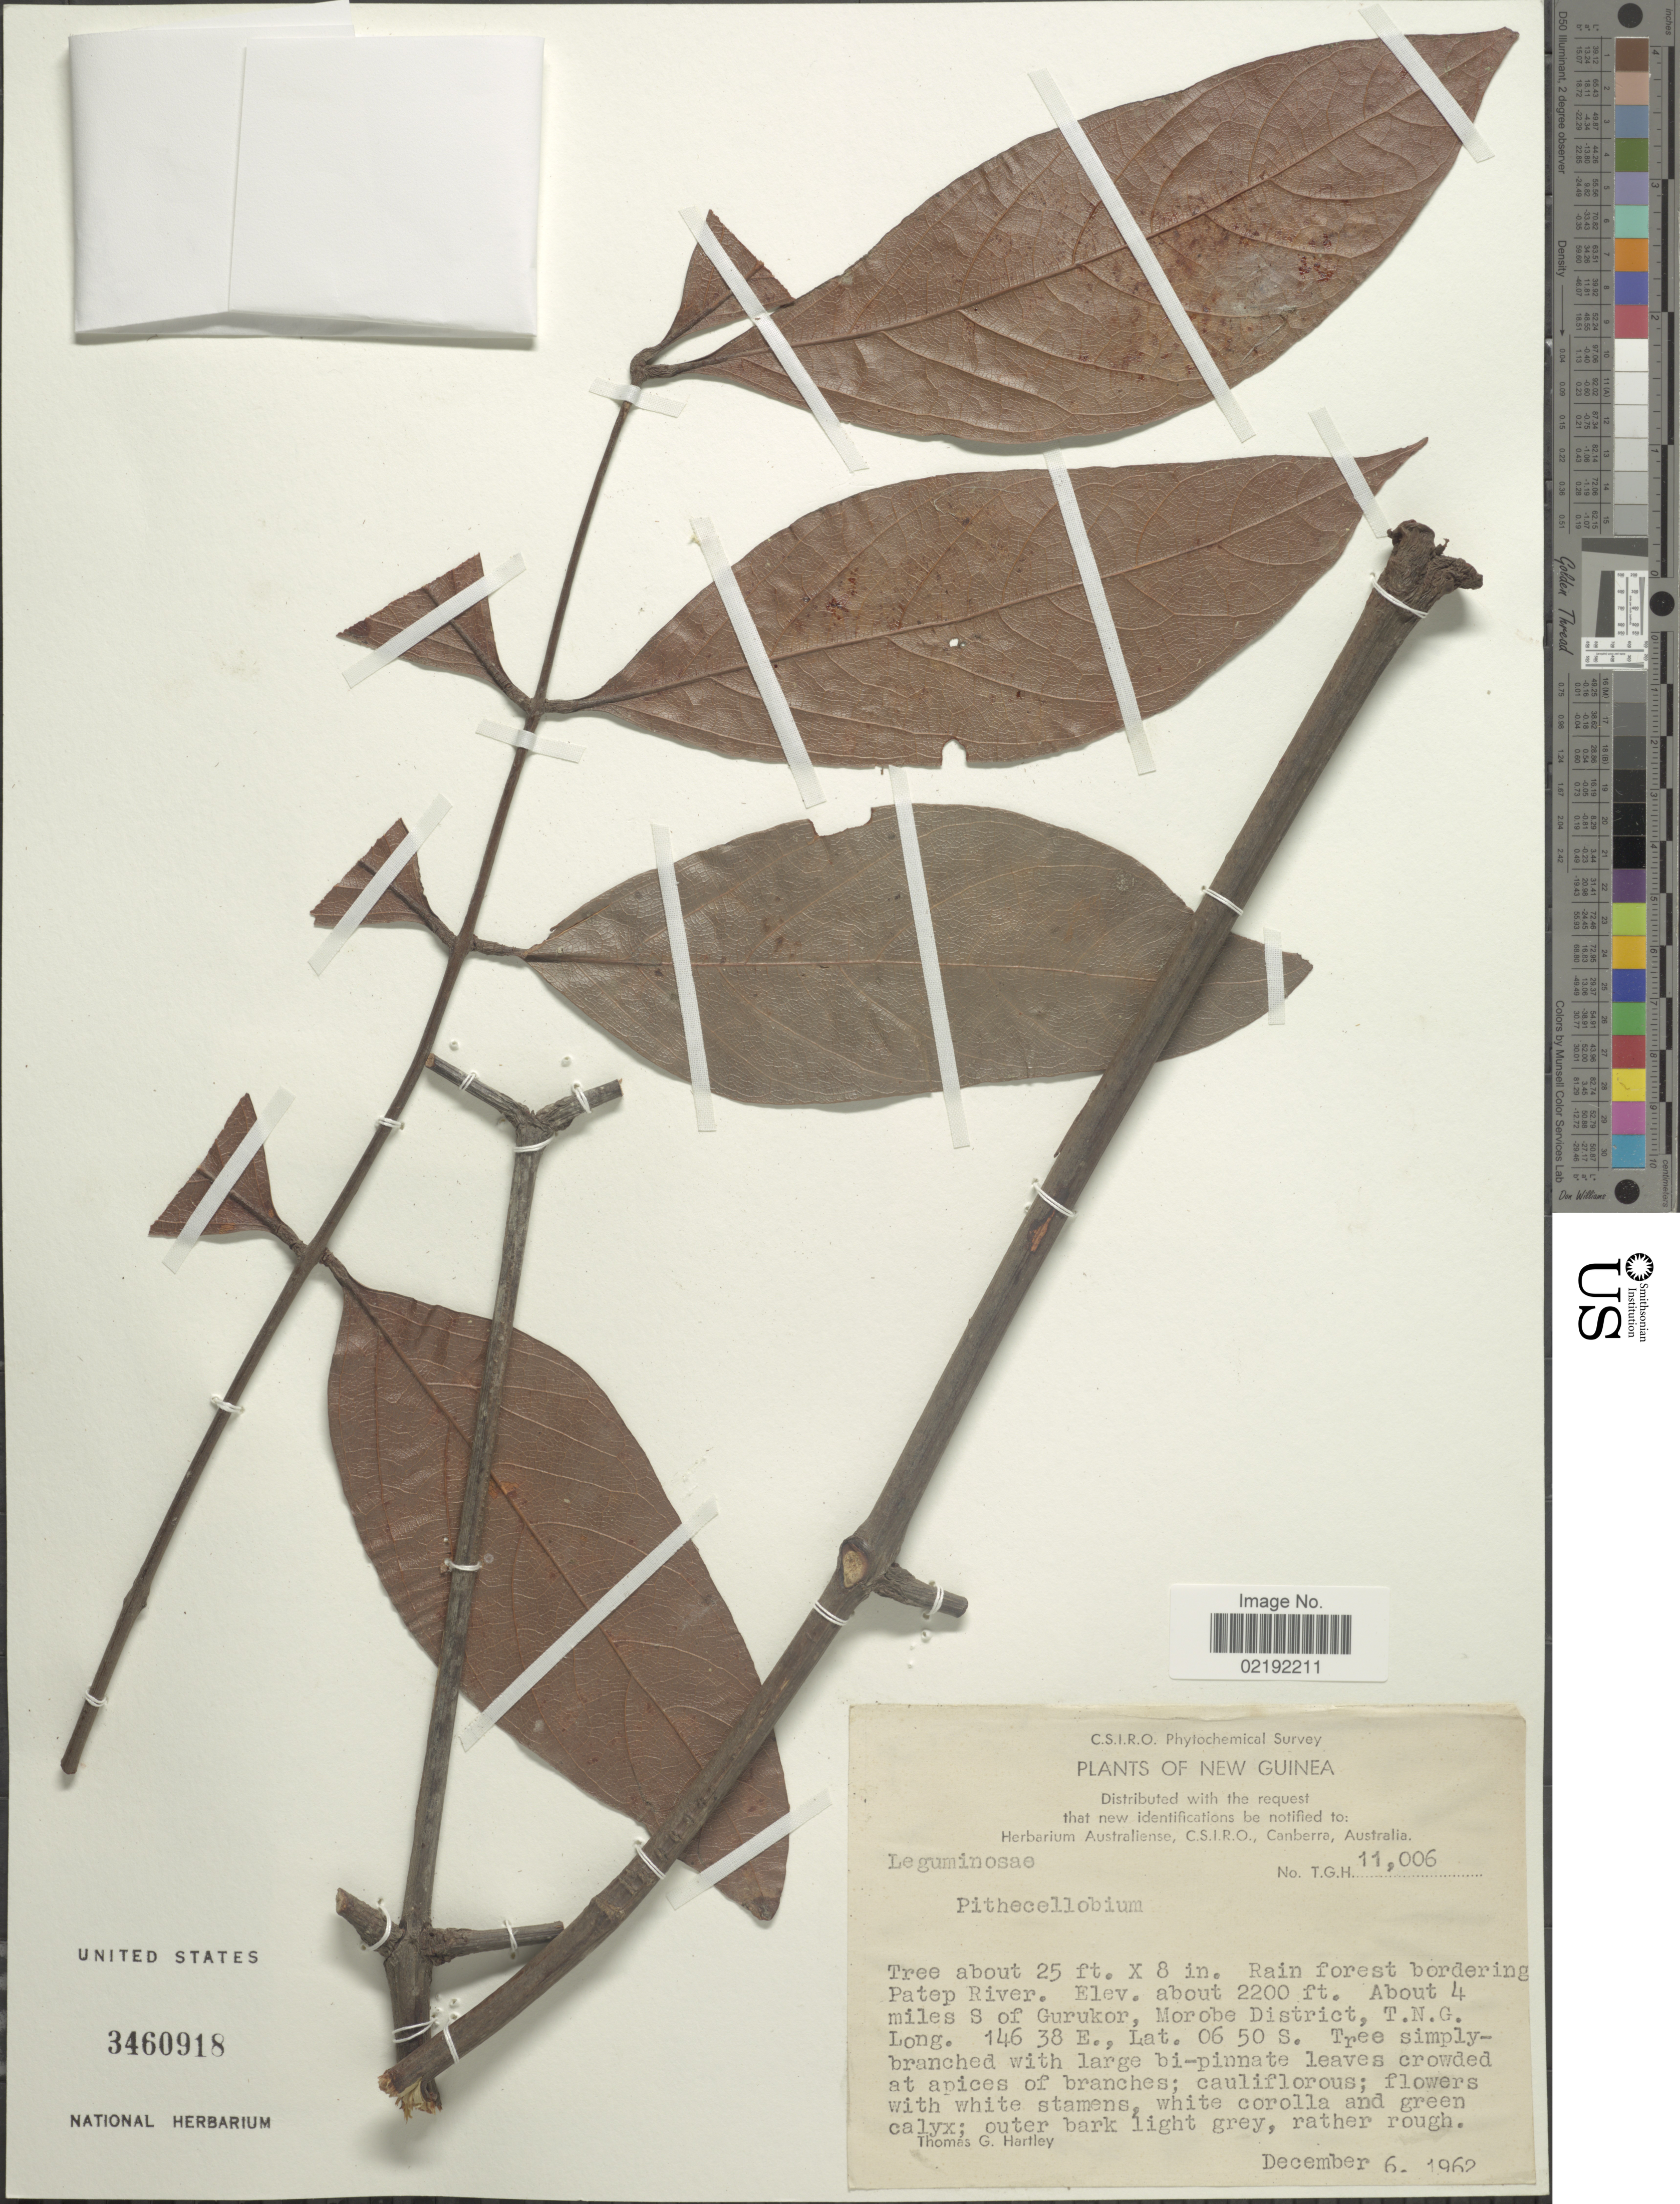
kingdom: Plantae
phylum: Tracheophyta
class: Magnoliopsida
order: Fabales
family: Fabaceae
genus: Pithecellobium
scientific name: Pithecellobium sp.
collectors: T. G. Hartley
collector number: TGH11006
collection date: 1962-12-06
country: Papua New Guinea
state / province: Morobe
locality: New Guinea, Rain forest bordering Patep River, about 4 miles S of Gurukor, T.N.G.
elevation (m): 671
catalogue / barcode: US 3460918